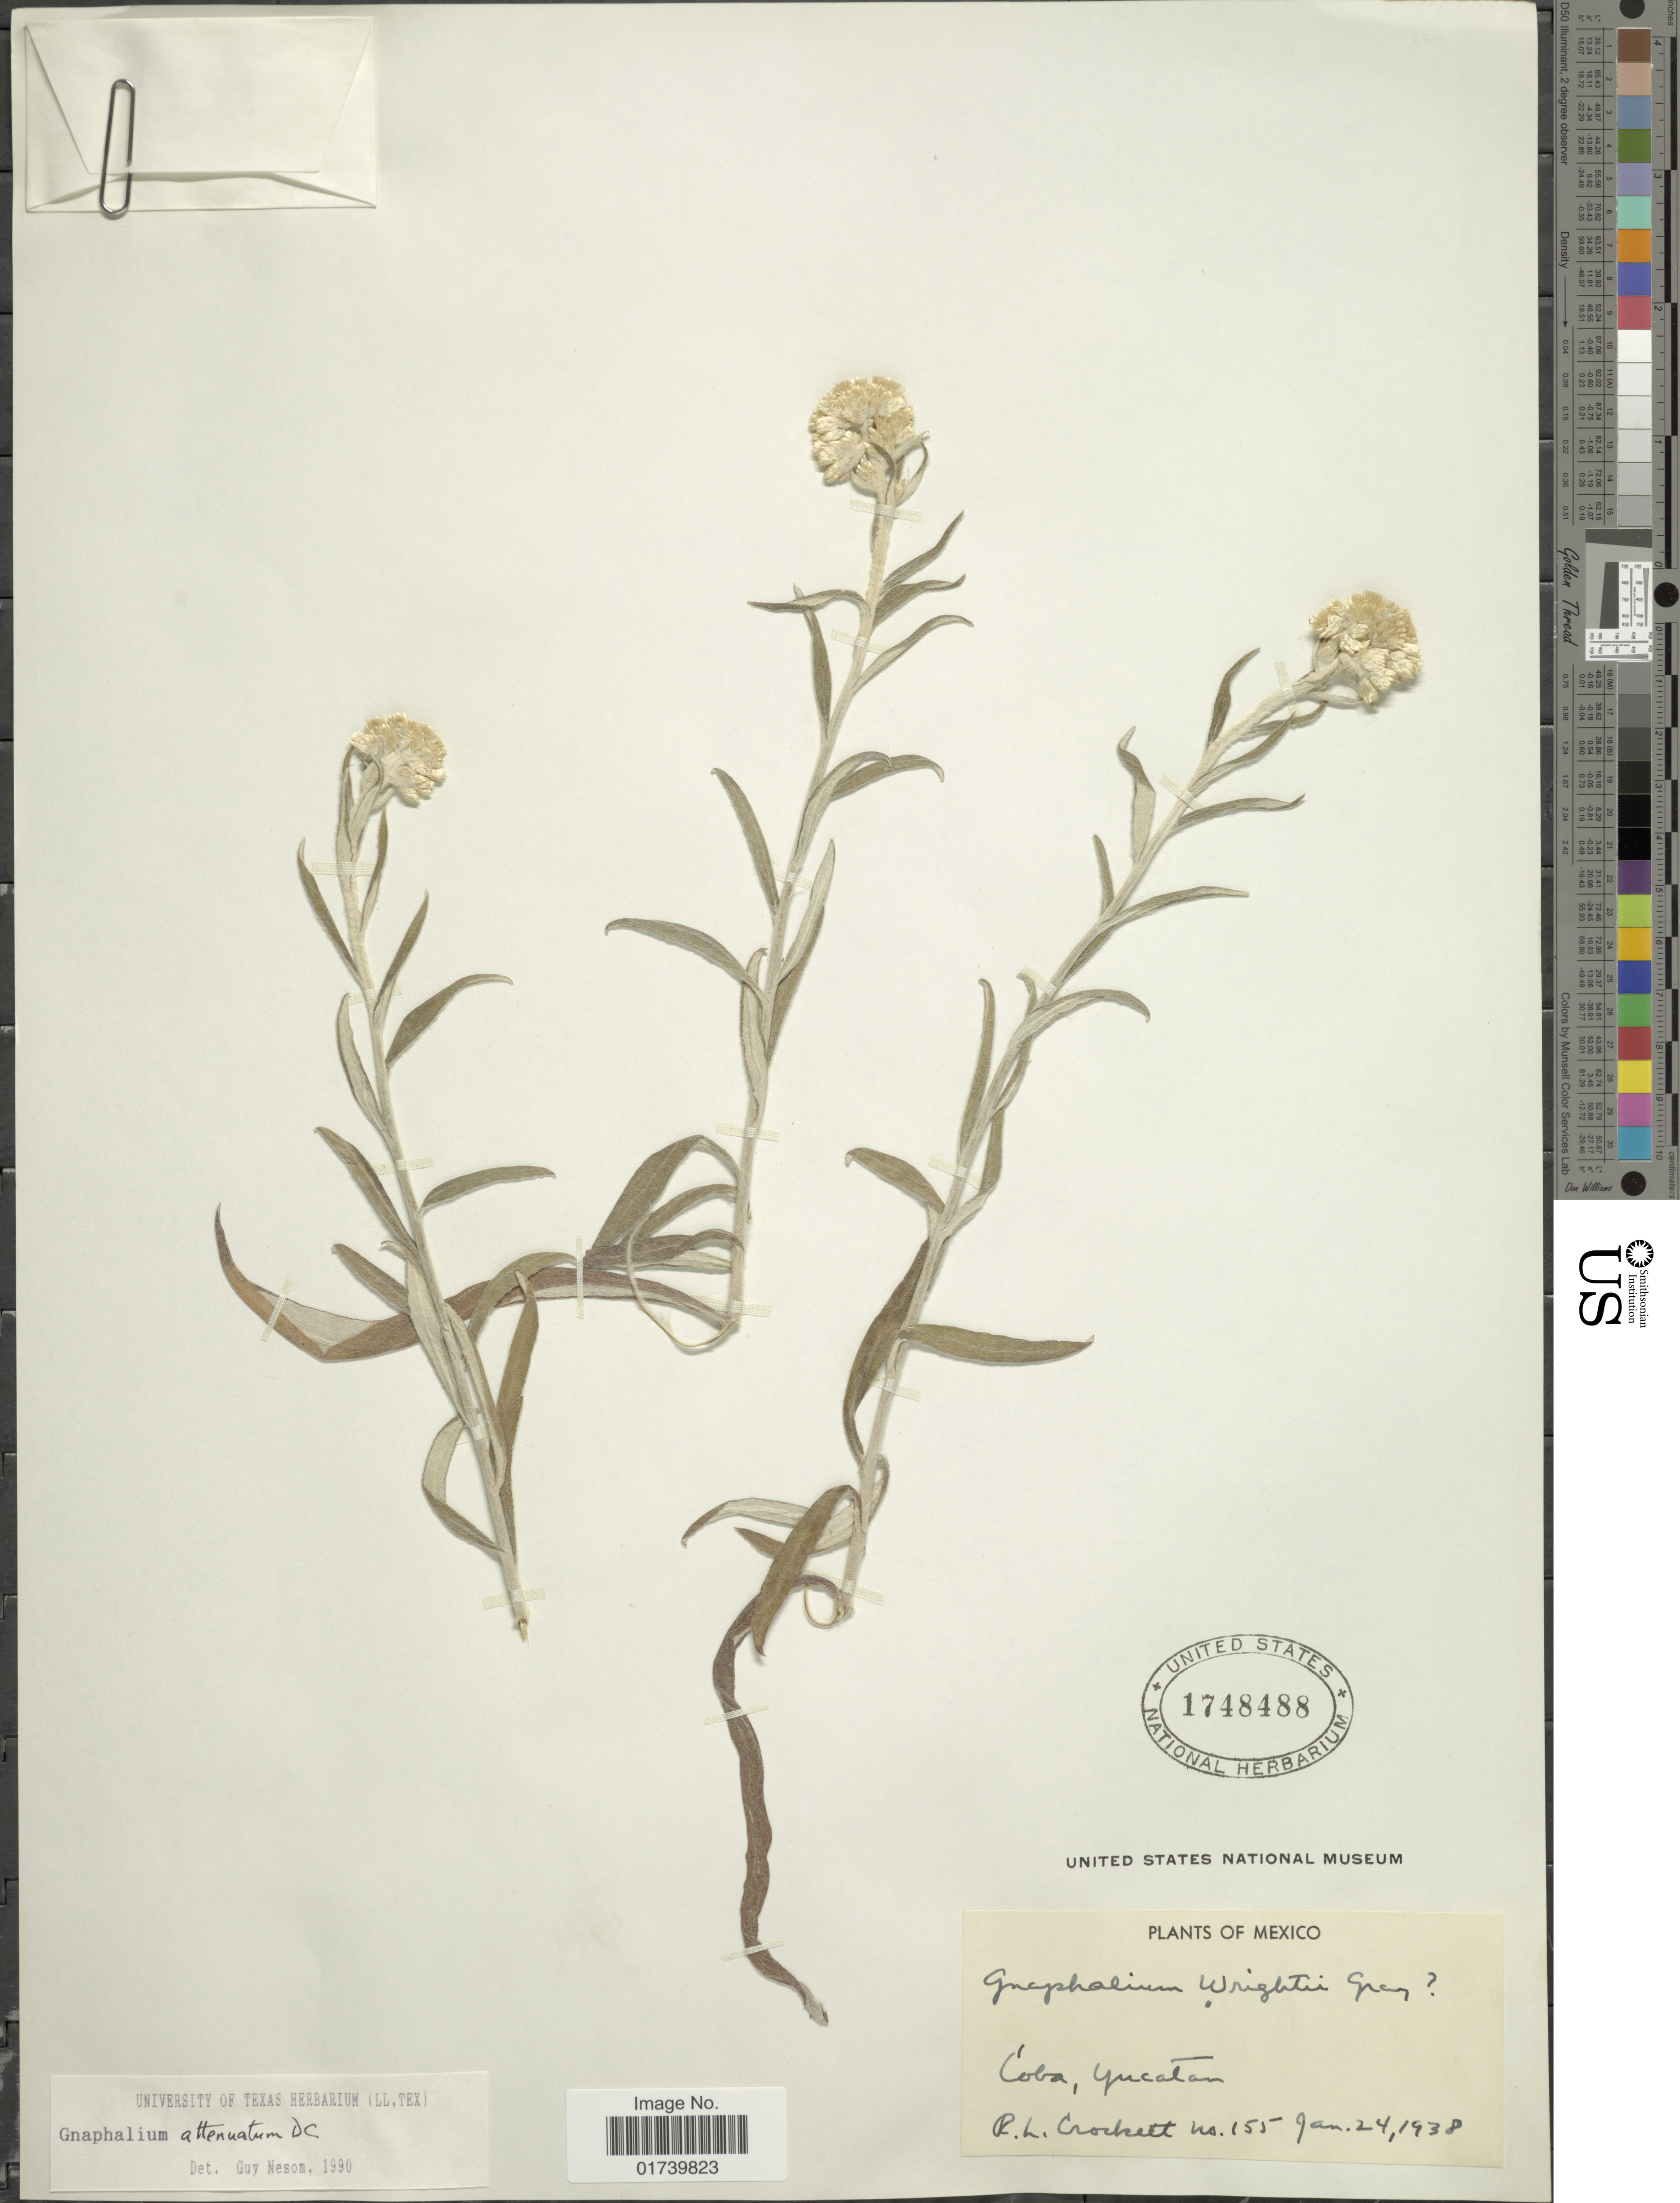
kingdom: Plantae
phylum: Tracheophyta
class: Magnoliopsida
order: Asterales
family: Asteraceae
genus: Pseudognaphalium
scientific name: Pseudognaphalium attenuatum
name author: (DC.) Anderb.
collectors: R. Crockett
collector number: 155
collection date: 1938-01-24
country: Mexico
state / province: Yucatán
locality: Coba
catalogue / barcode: US 1748488